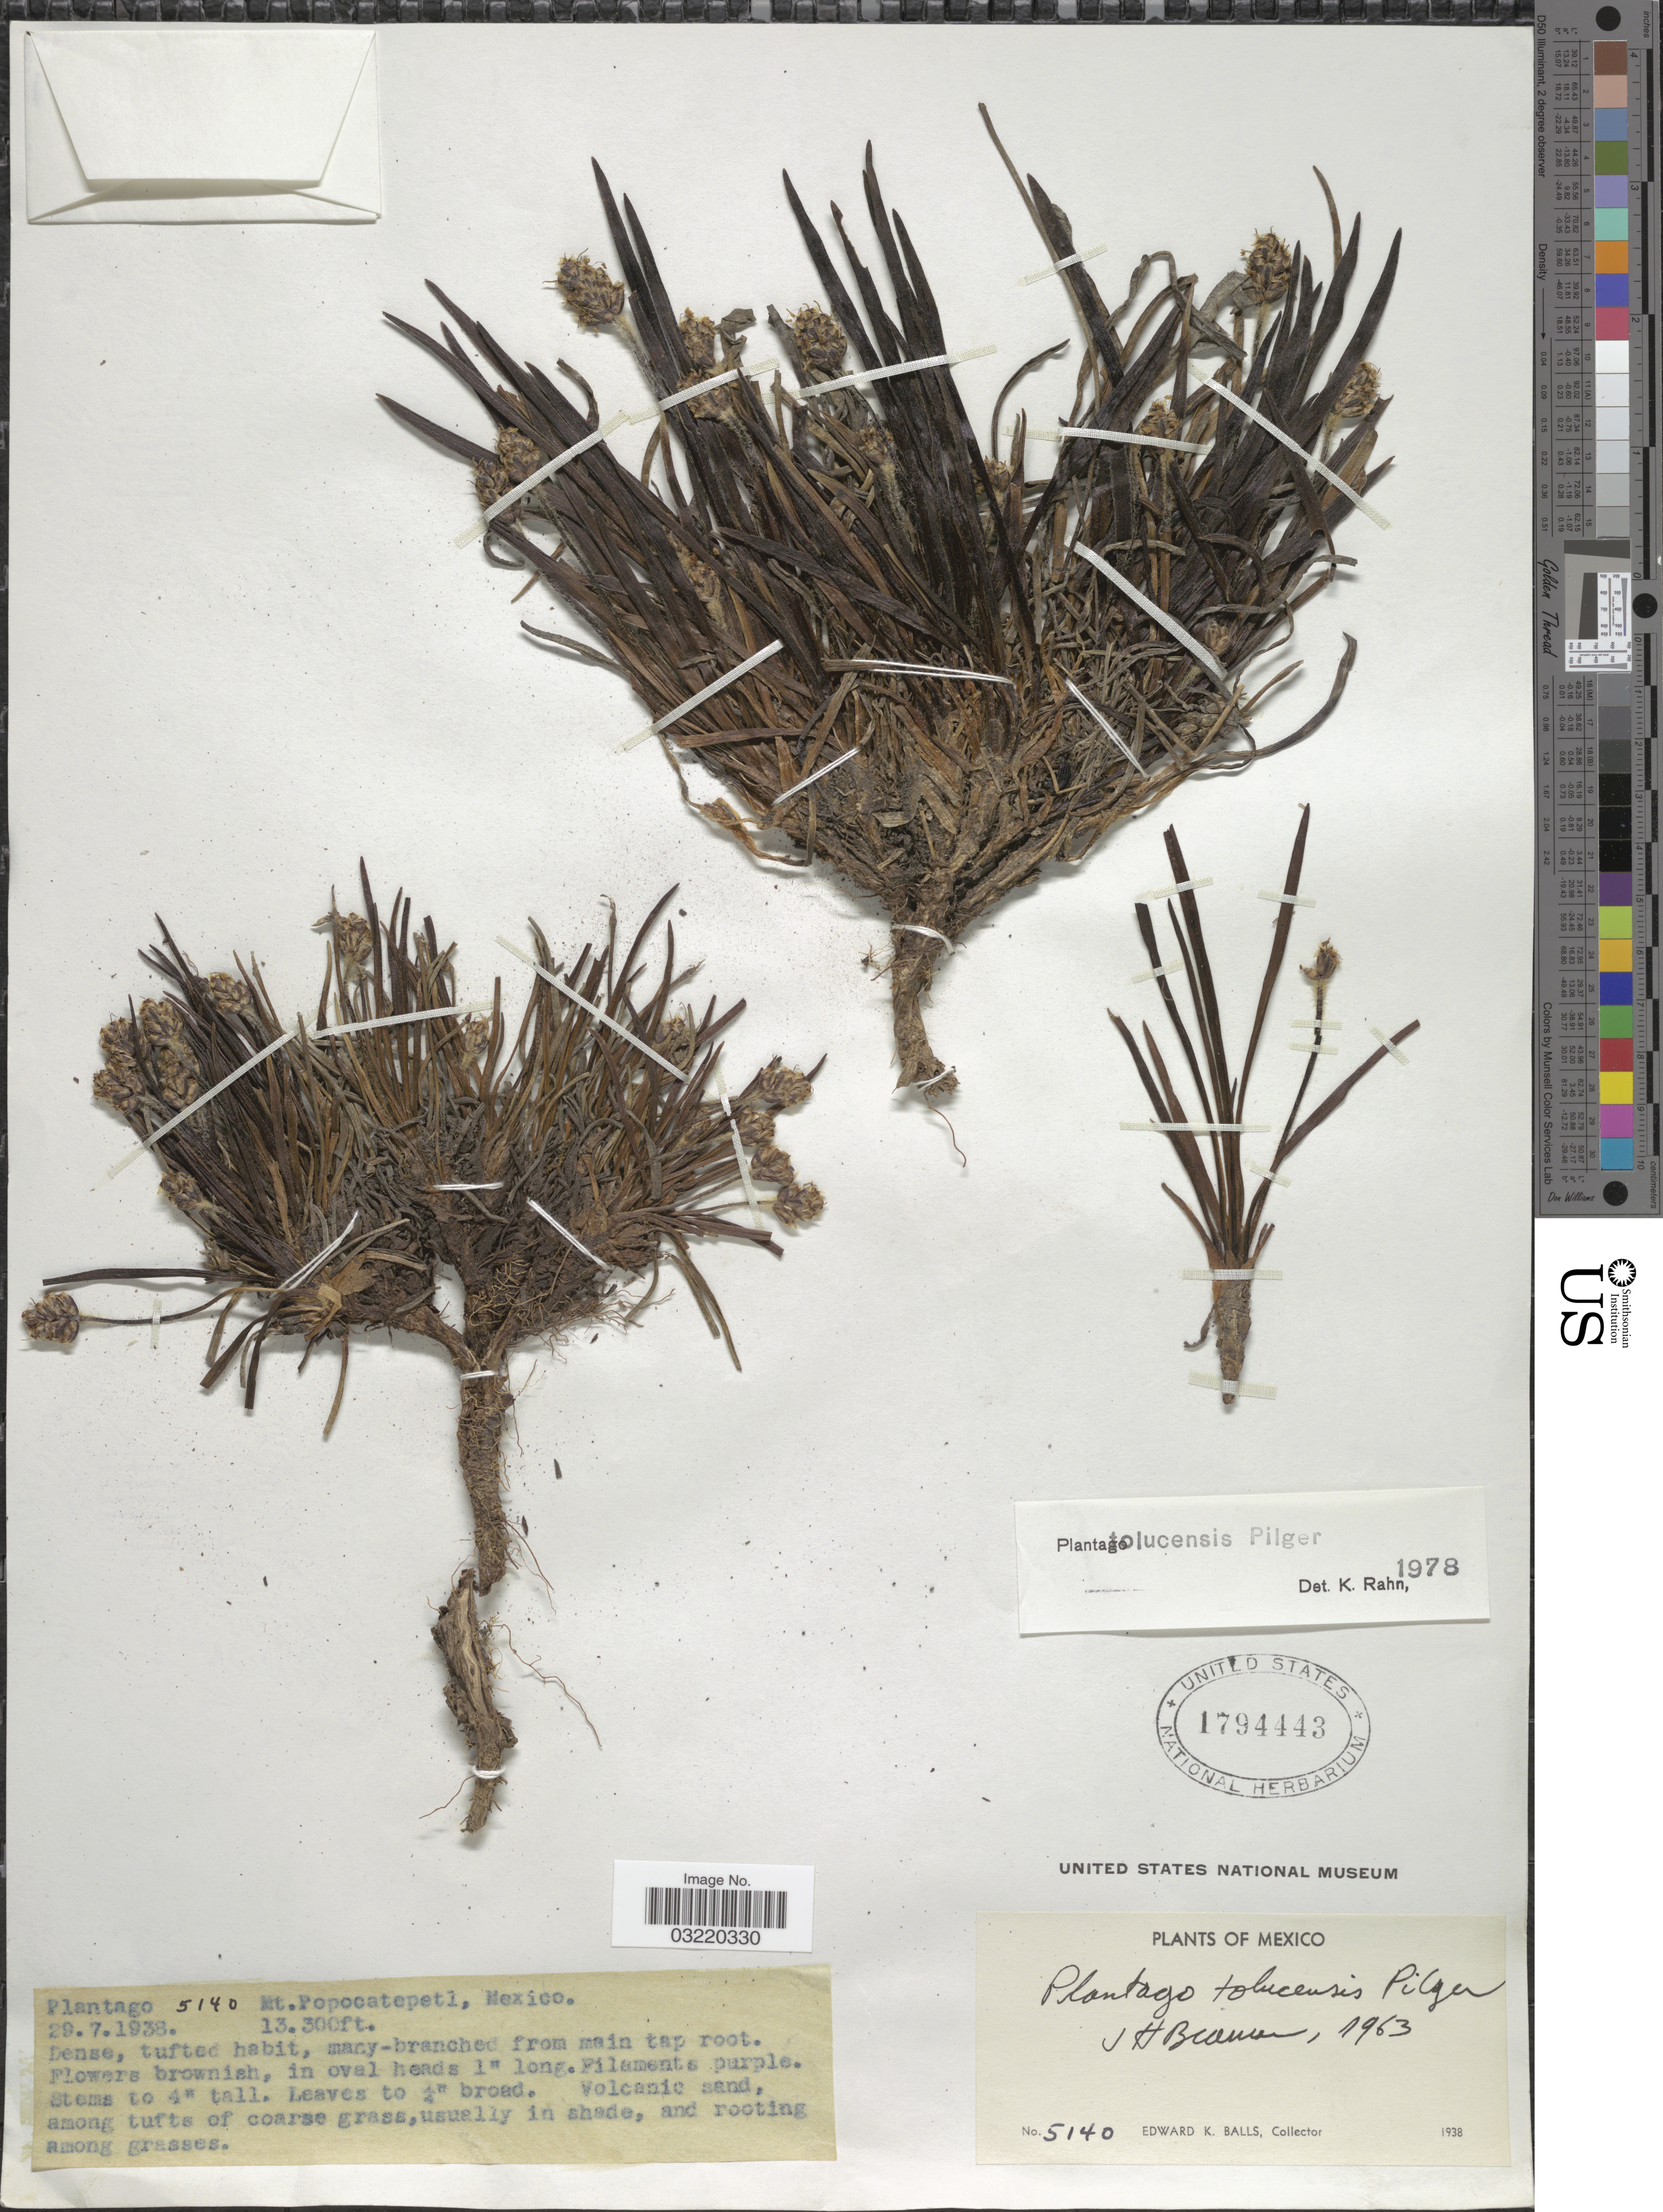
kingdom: Plantae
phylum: Tracheophyta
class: Magnoliopsida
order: Lamiales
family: Plantaginaceae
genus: Plantago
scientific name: Plantago tolucensis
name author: Pilg.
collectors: E. K. Balls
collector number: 5140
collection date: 1938-07-29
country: Mexico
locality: Mt. Popocatepetl.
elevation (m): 4054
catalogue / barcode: US 1794443